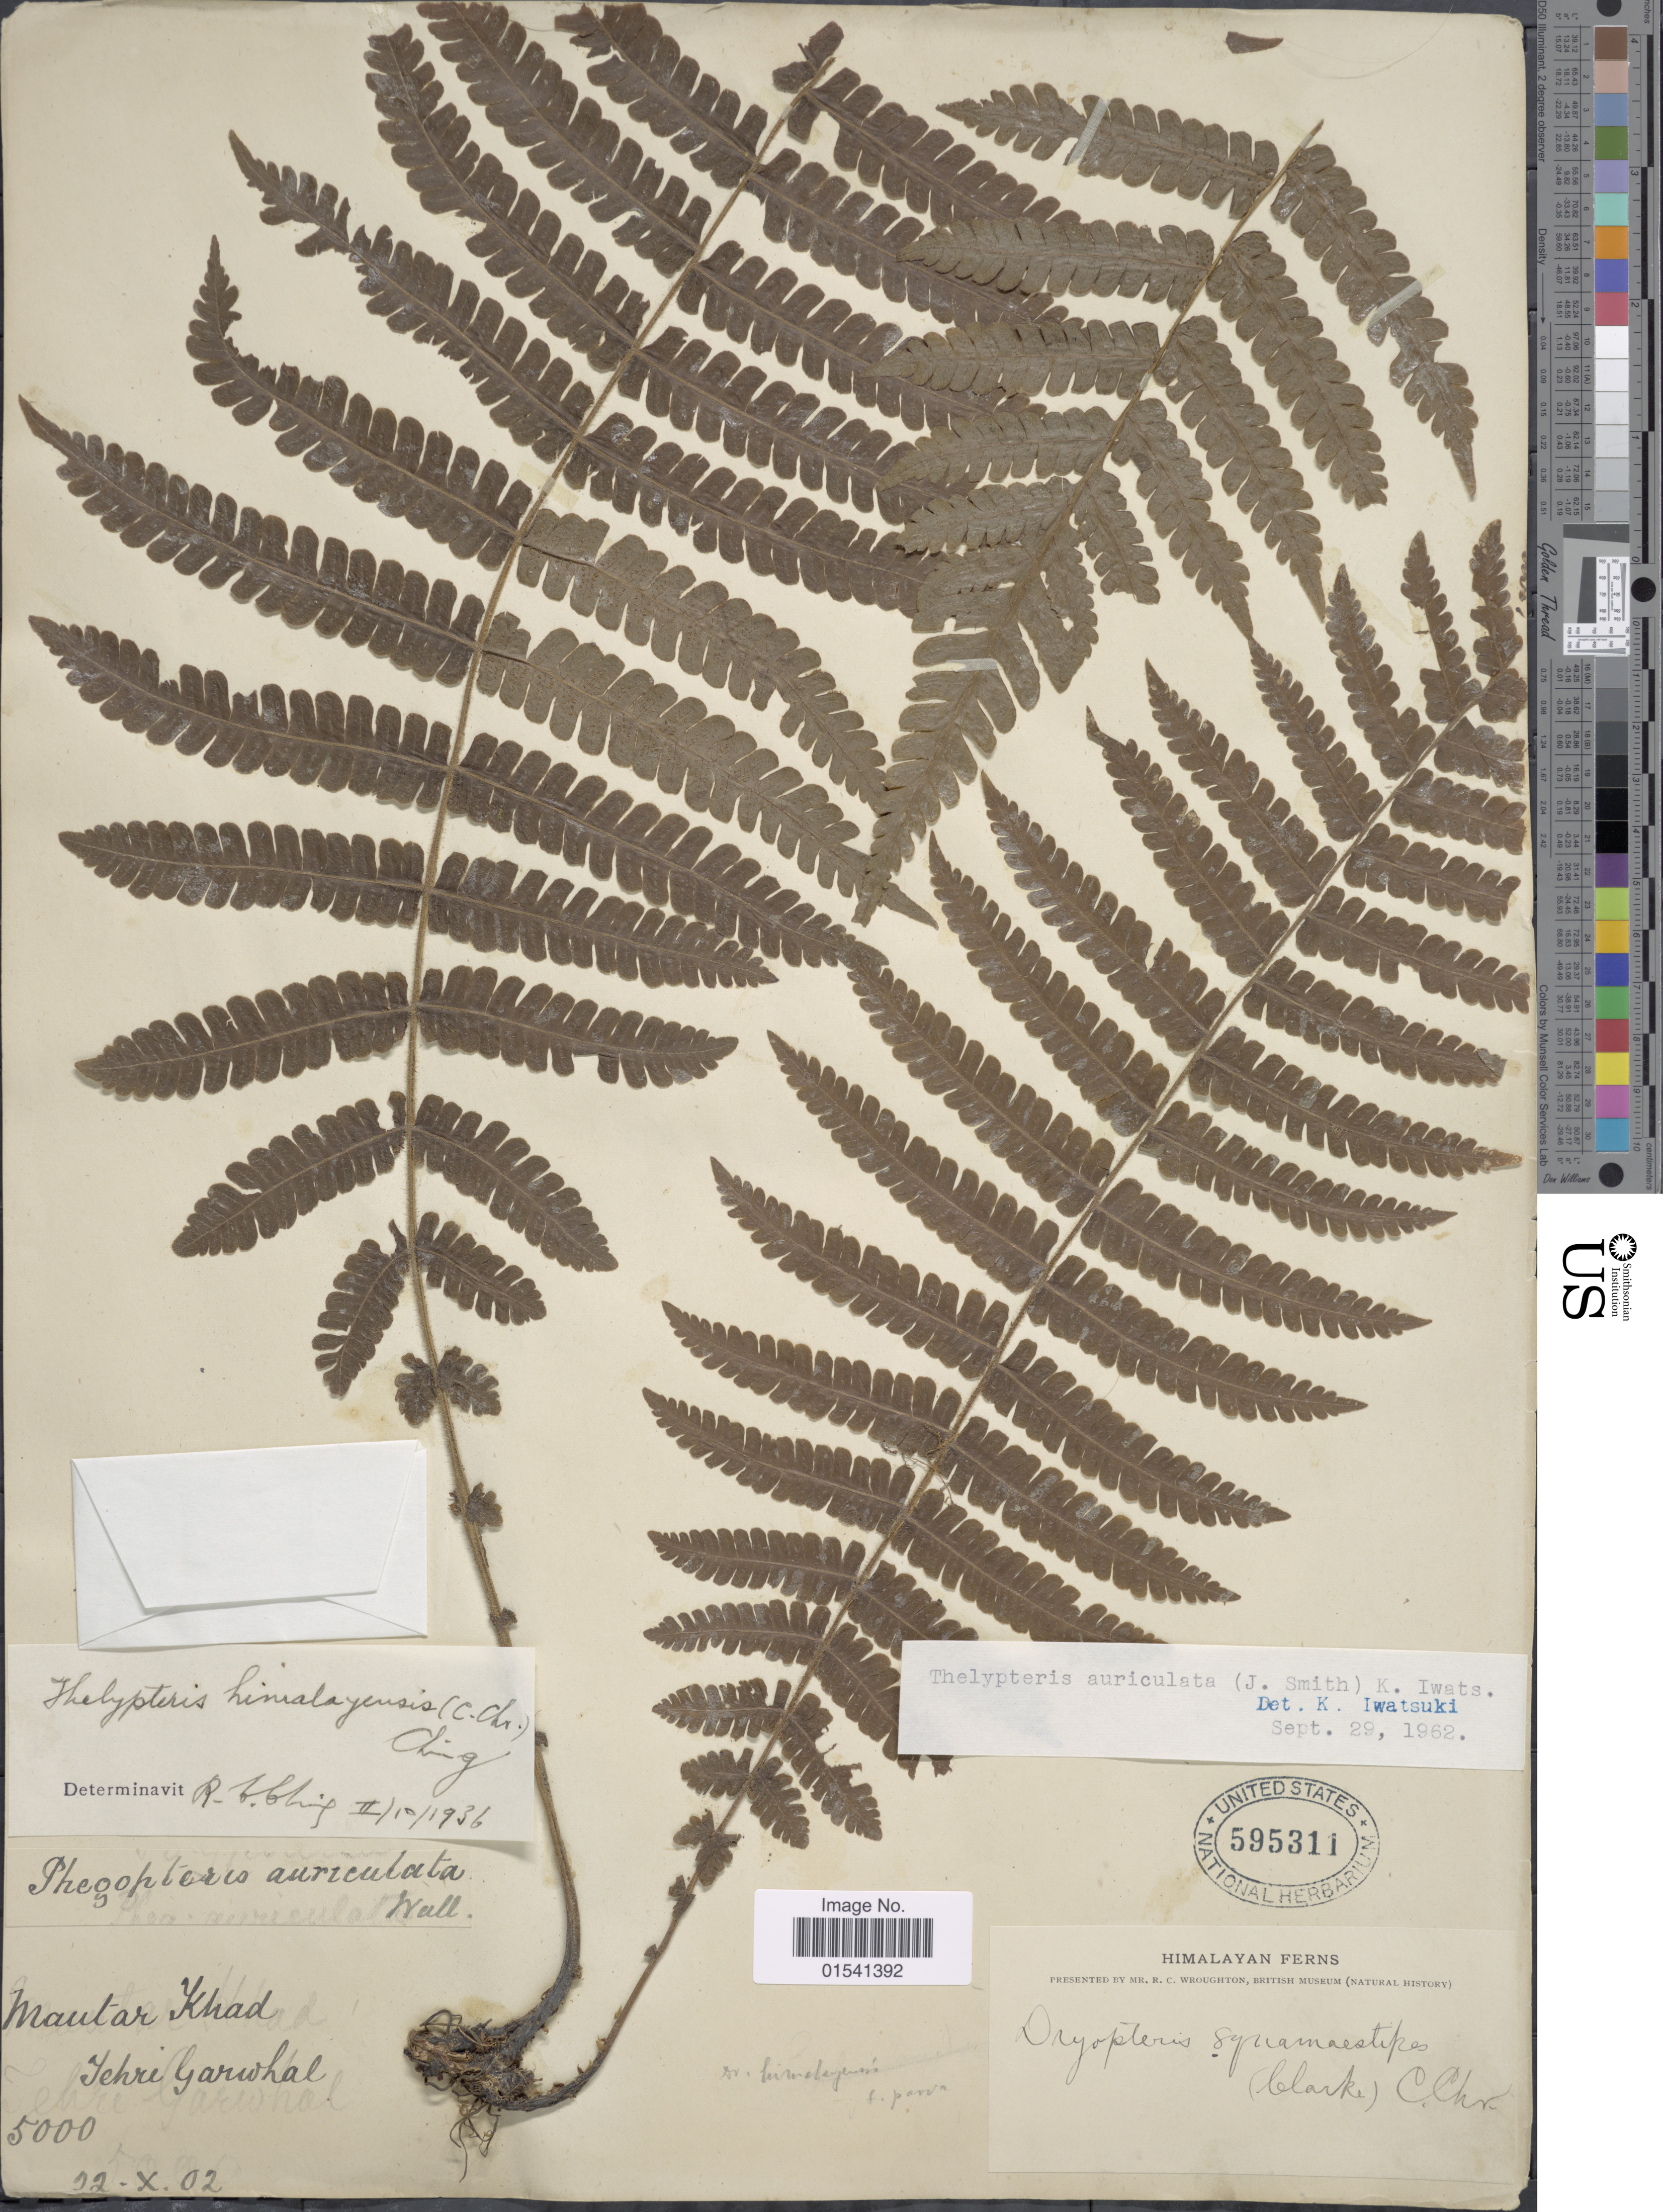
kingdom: Plantae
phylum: Tracheophyta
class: Polypodiopsida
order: Polypodiales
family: Thelypteridaceae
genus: Cyclogramma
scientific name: Cyclogramma auriculata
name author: (J. Sm.) Ching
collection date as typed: Transcribed d/m/y: 22/10/2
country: India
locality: Himalayan Ferns, Mautar Khad, Tehri Garwhal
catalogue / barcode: US 595311